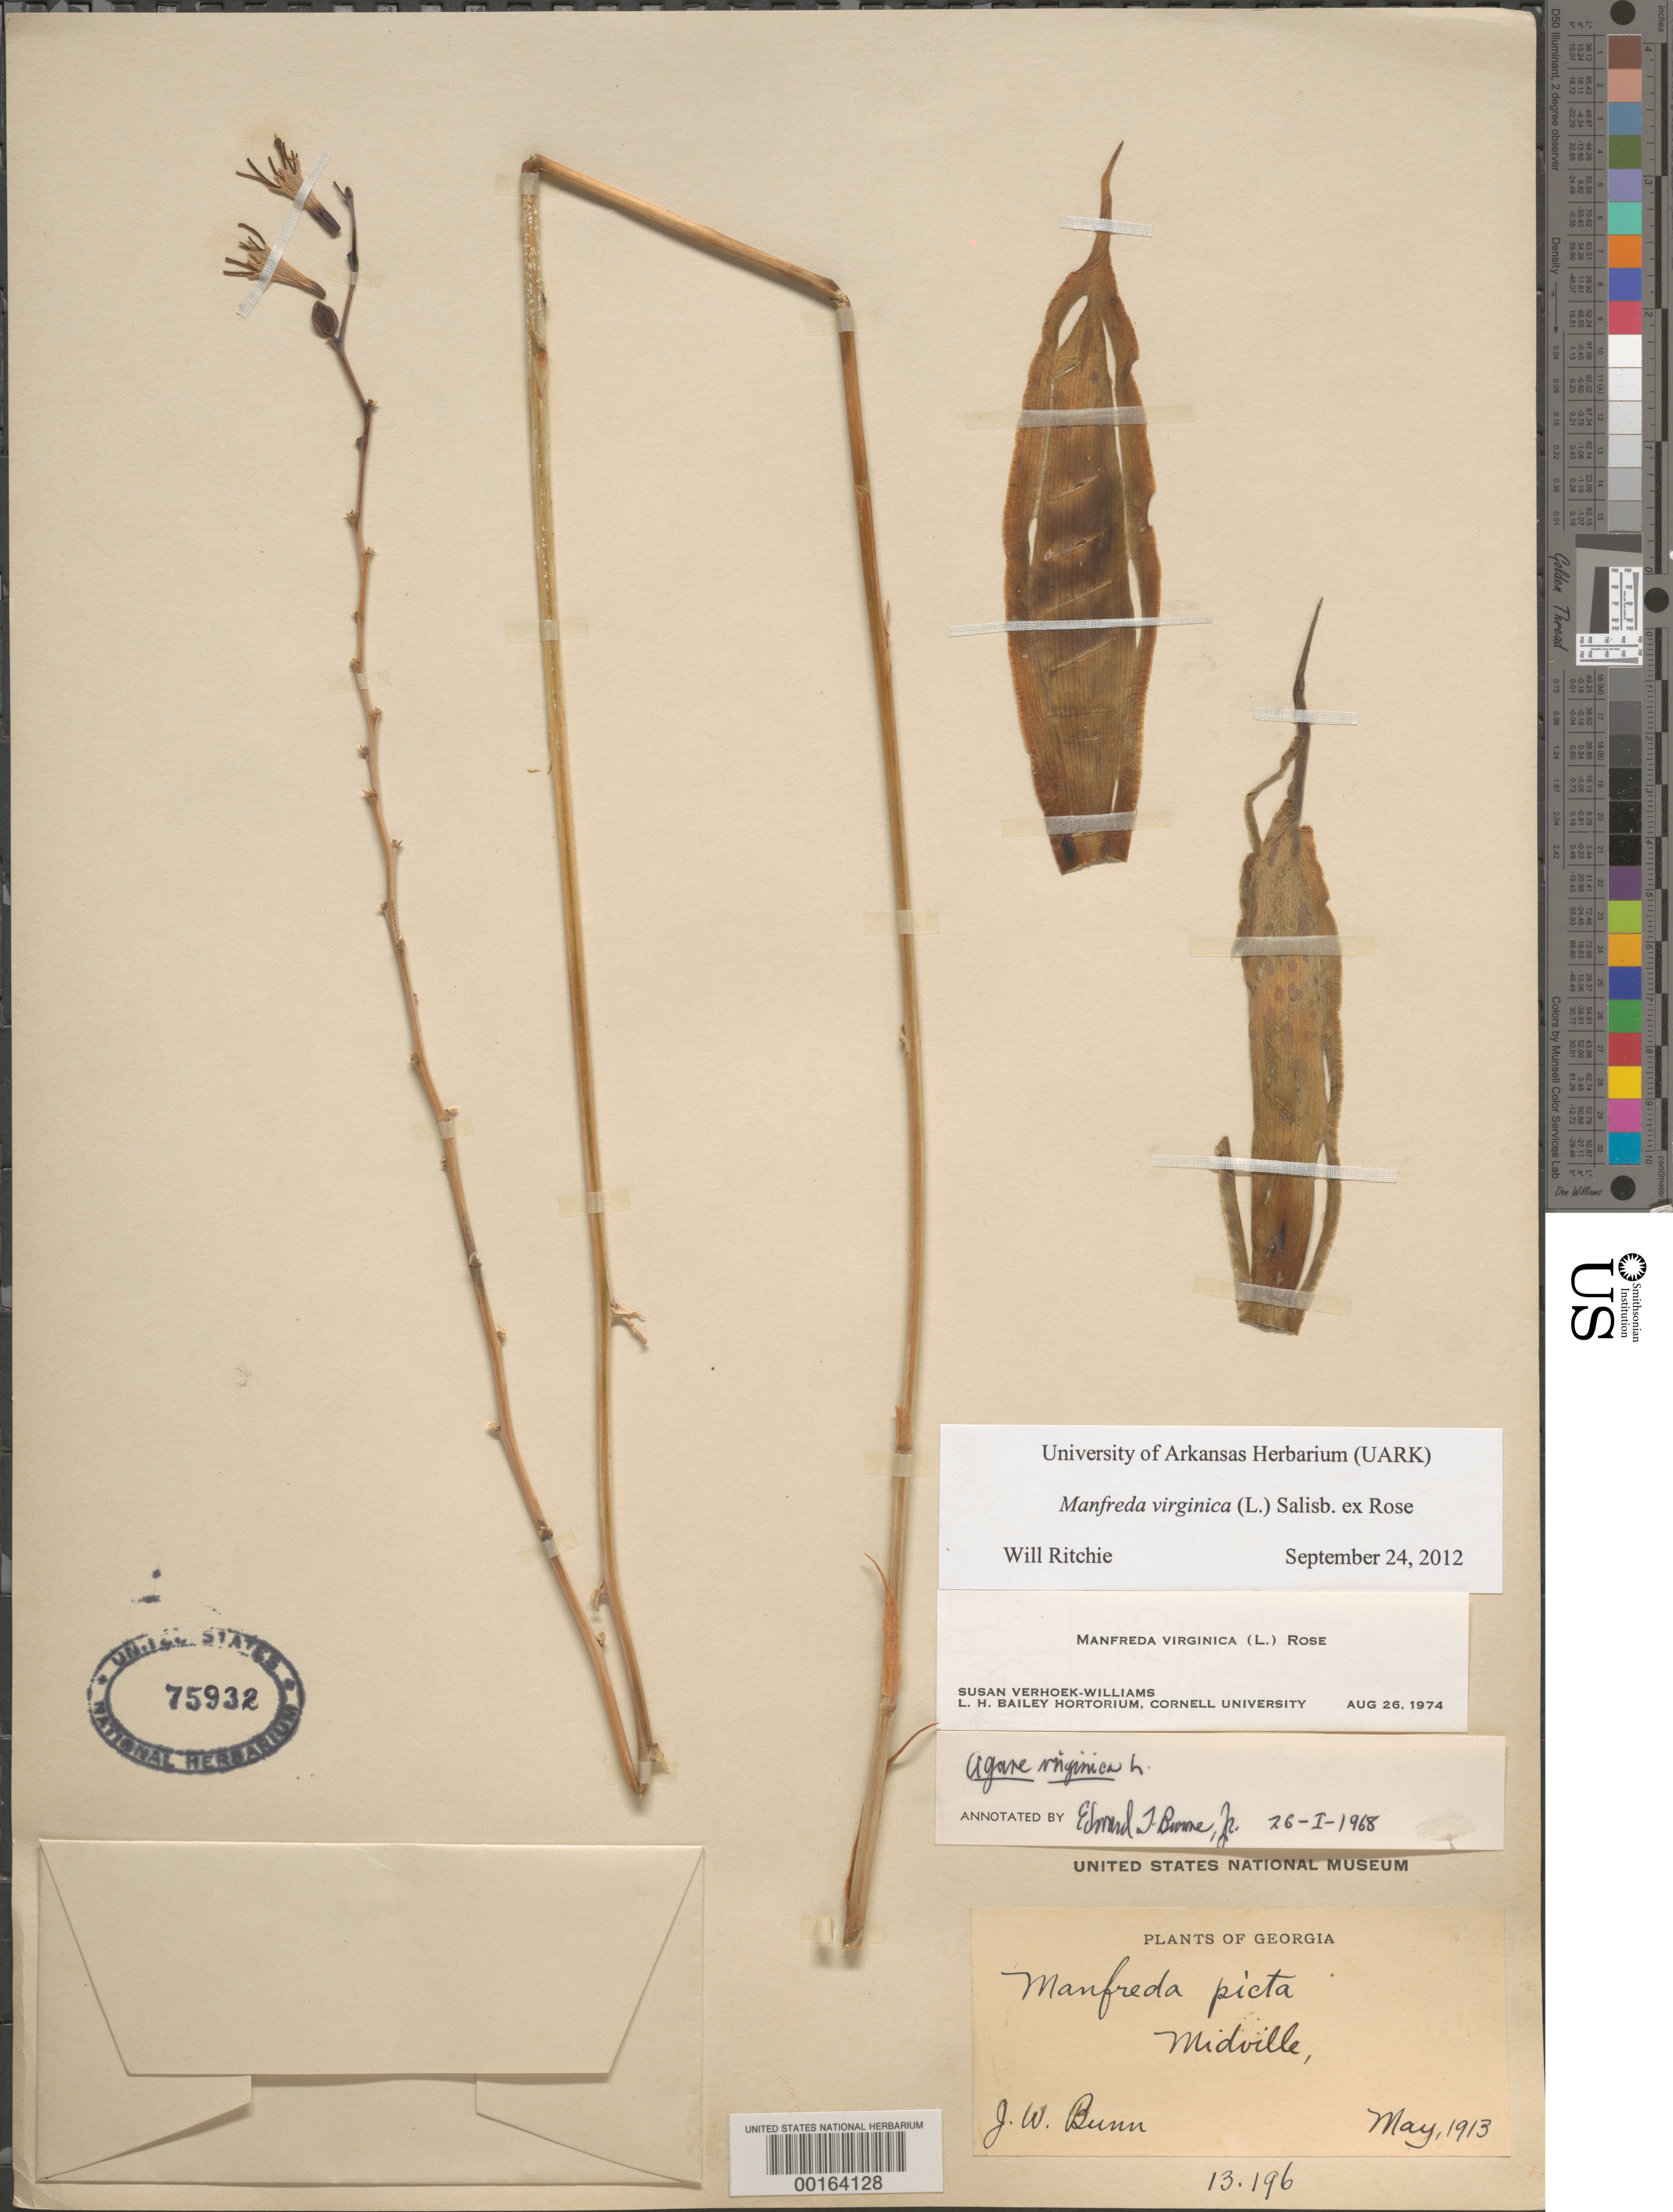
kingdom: Plantae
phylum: Tracheophyta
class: Liliopsida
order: Asparagales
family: Asparagaceae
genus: Manfreda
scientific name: Manfreda virginica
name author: (L.) Salisb. ex Rose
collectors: J. Bunn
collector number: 13.196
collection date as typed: May 1913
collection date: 1913-05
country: United States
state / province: Georgia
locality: Midville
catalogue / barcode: US 75932